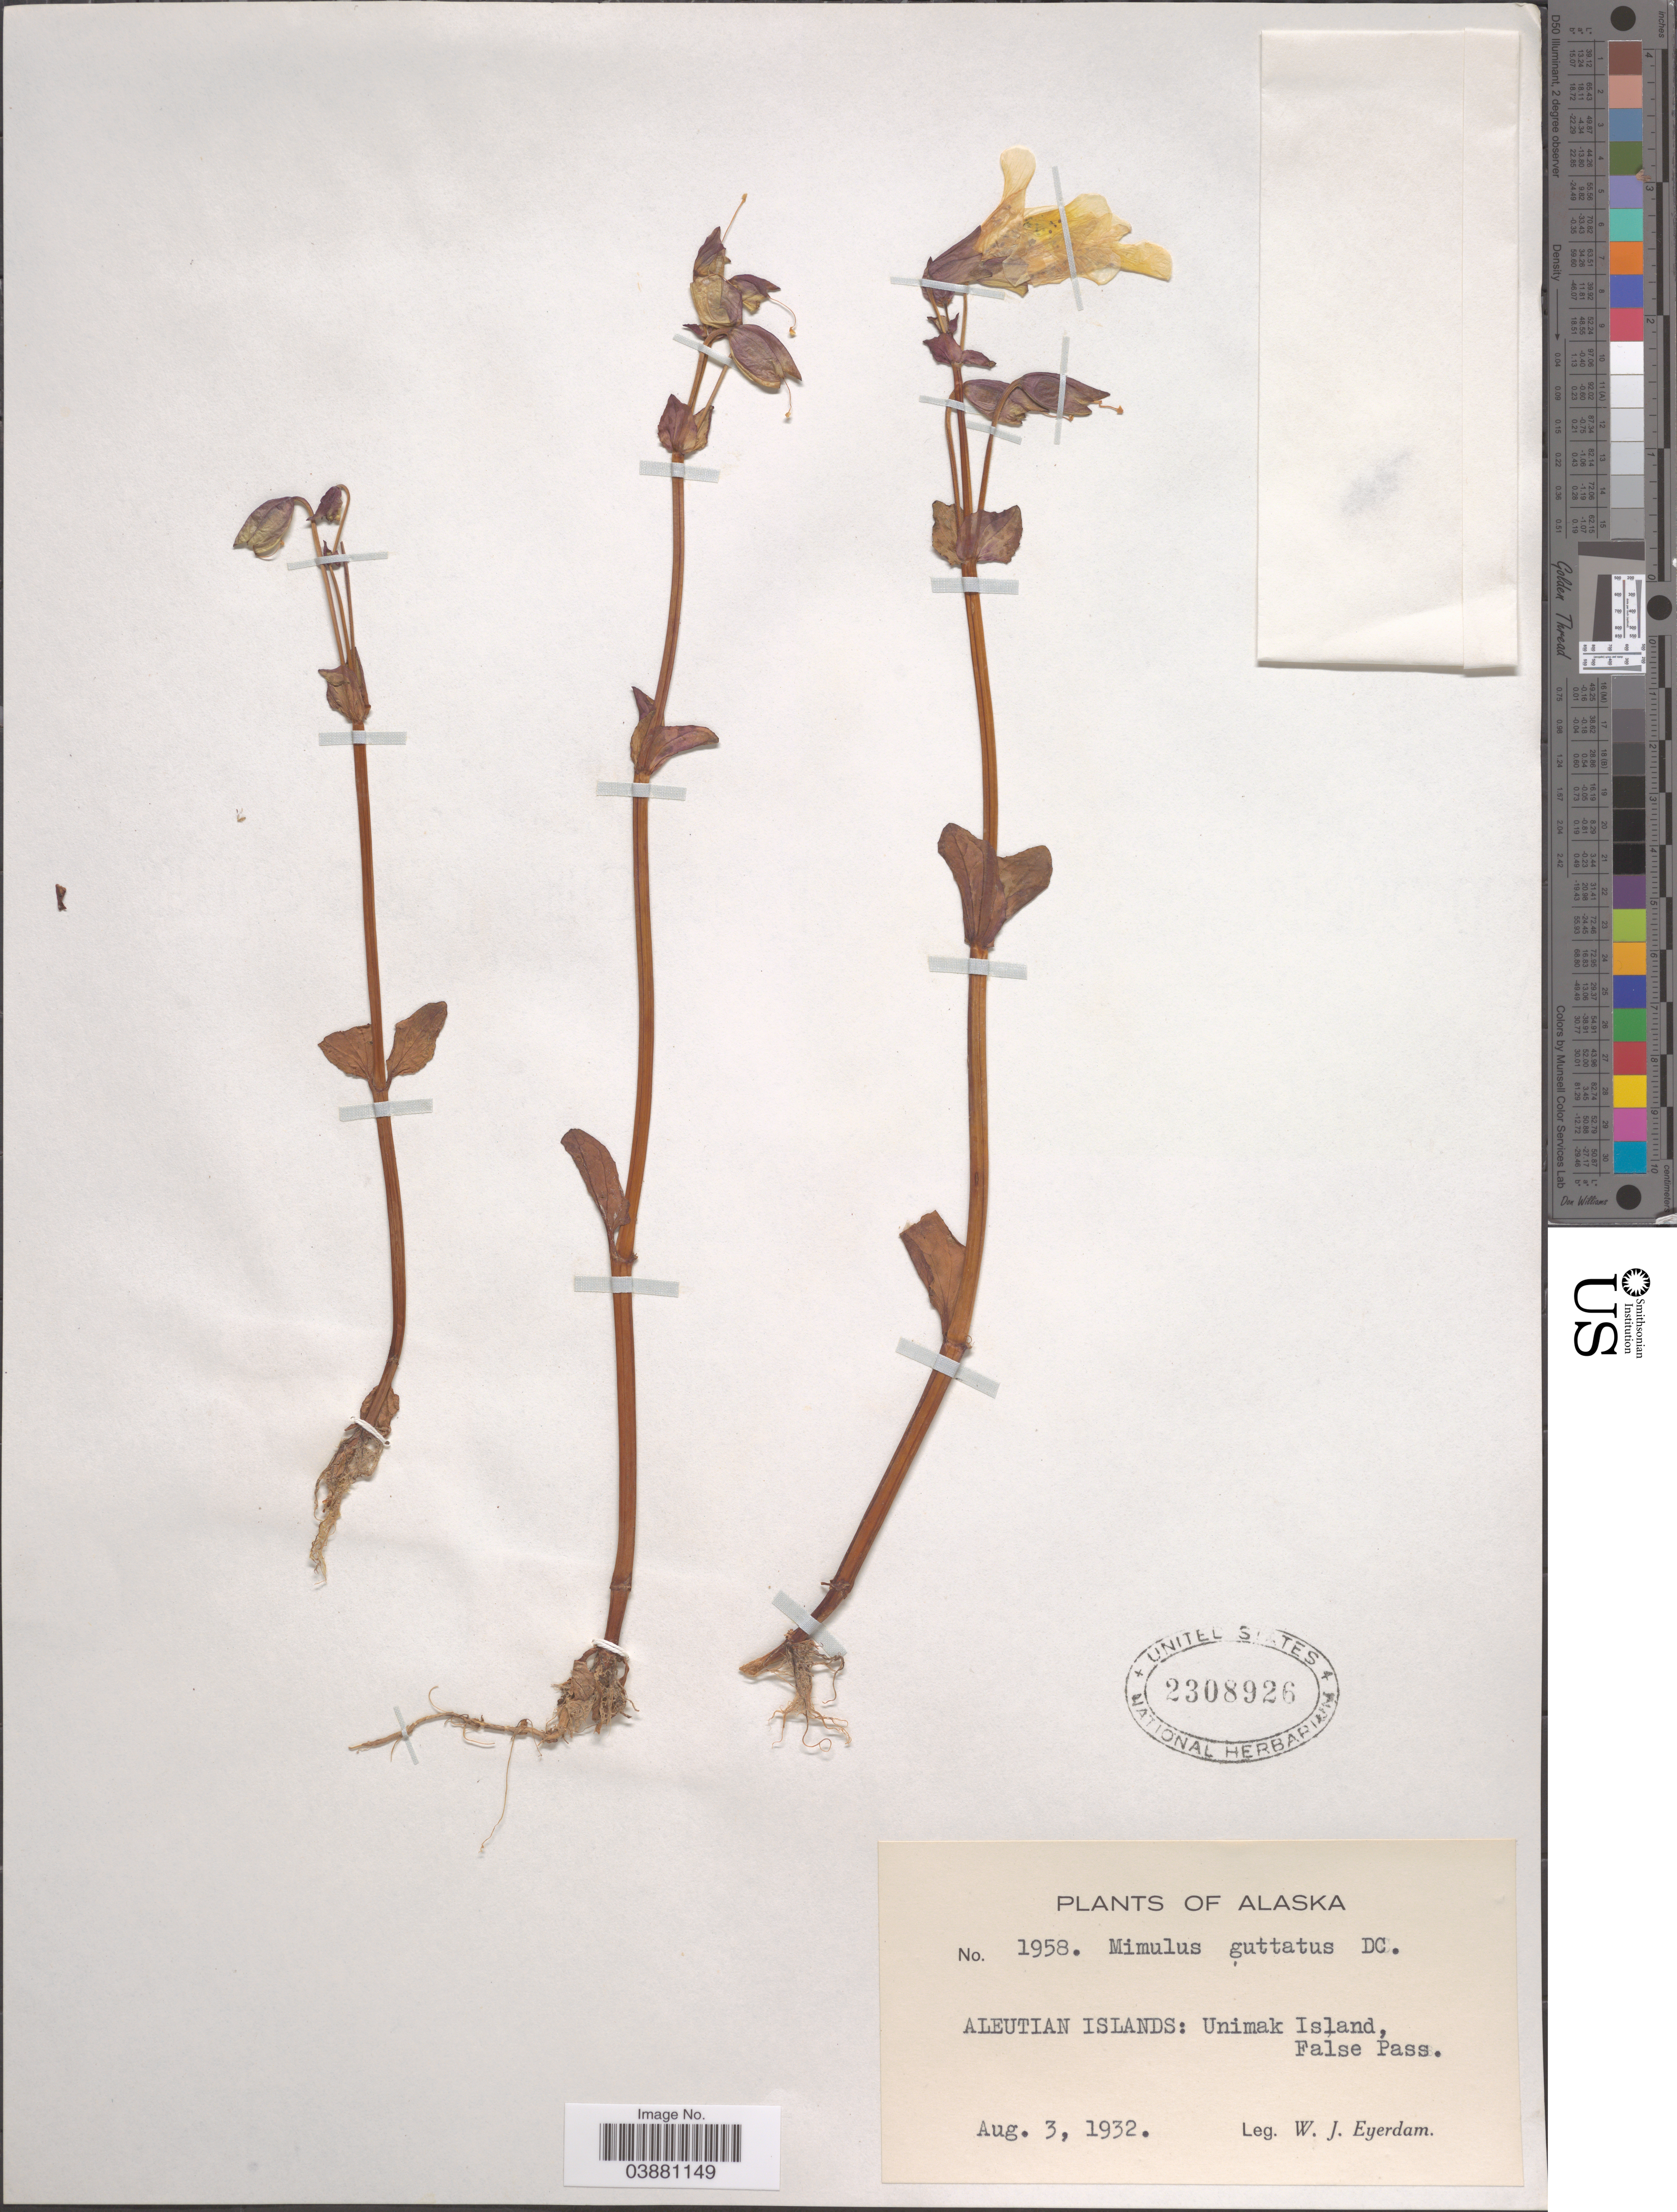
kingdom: Plantae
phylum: Tracheophyta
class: Magnoliopsida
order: Lamiales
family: Phrymaceae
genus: Mimulus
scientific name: Mimulus guttatus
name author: DC.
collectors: W. J. Eyerdam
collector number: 1958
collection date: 1932-08-03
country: United States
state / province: Alaska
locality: Aleutian Islands: Unimak Island, False Pass.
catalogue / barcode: US 2308926